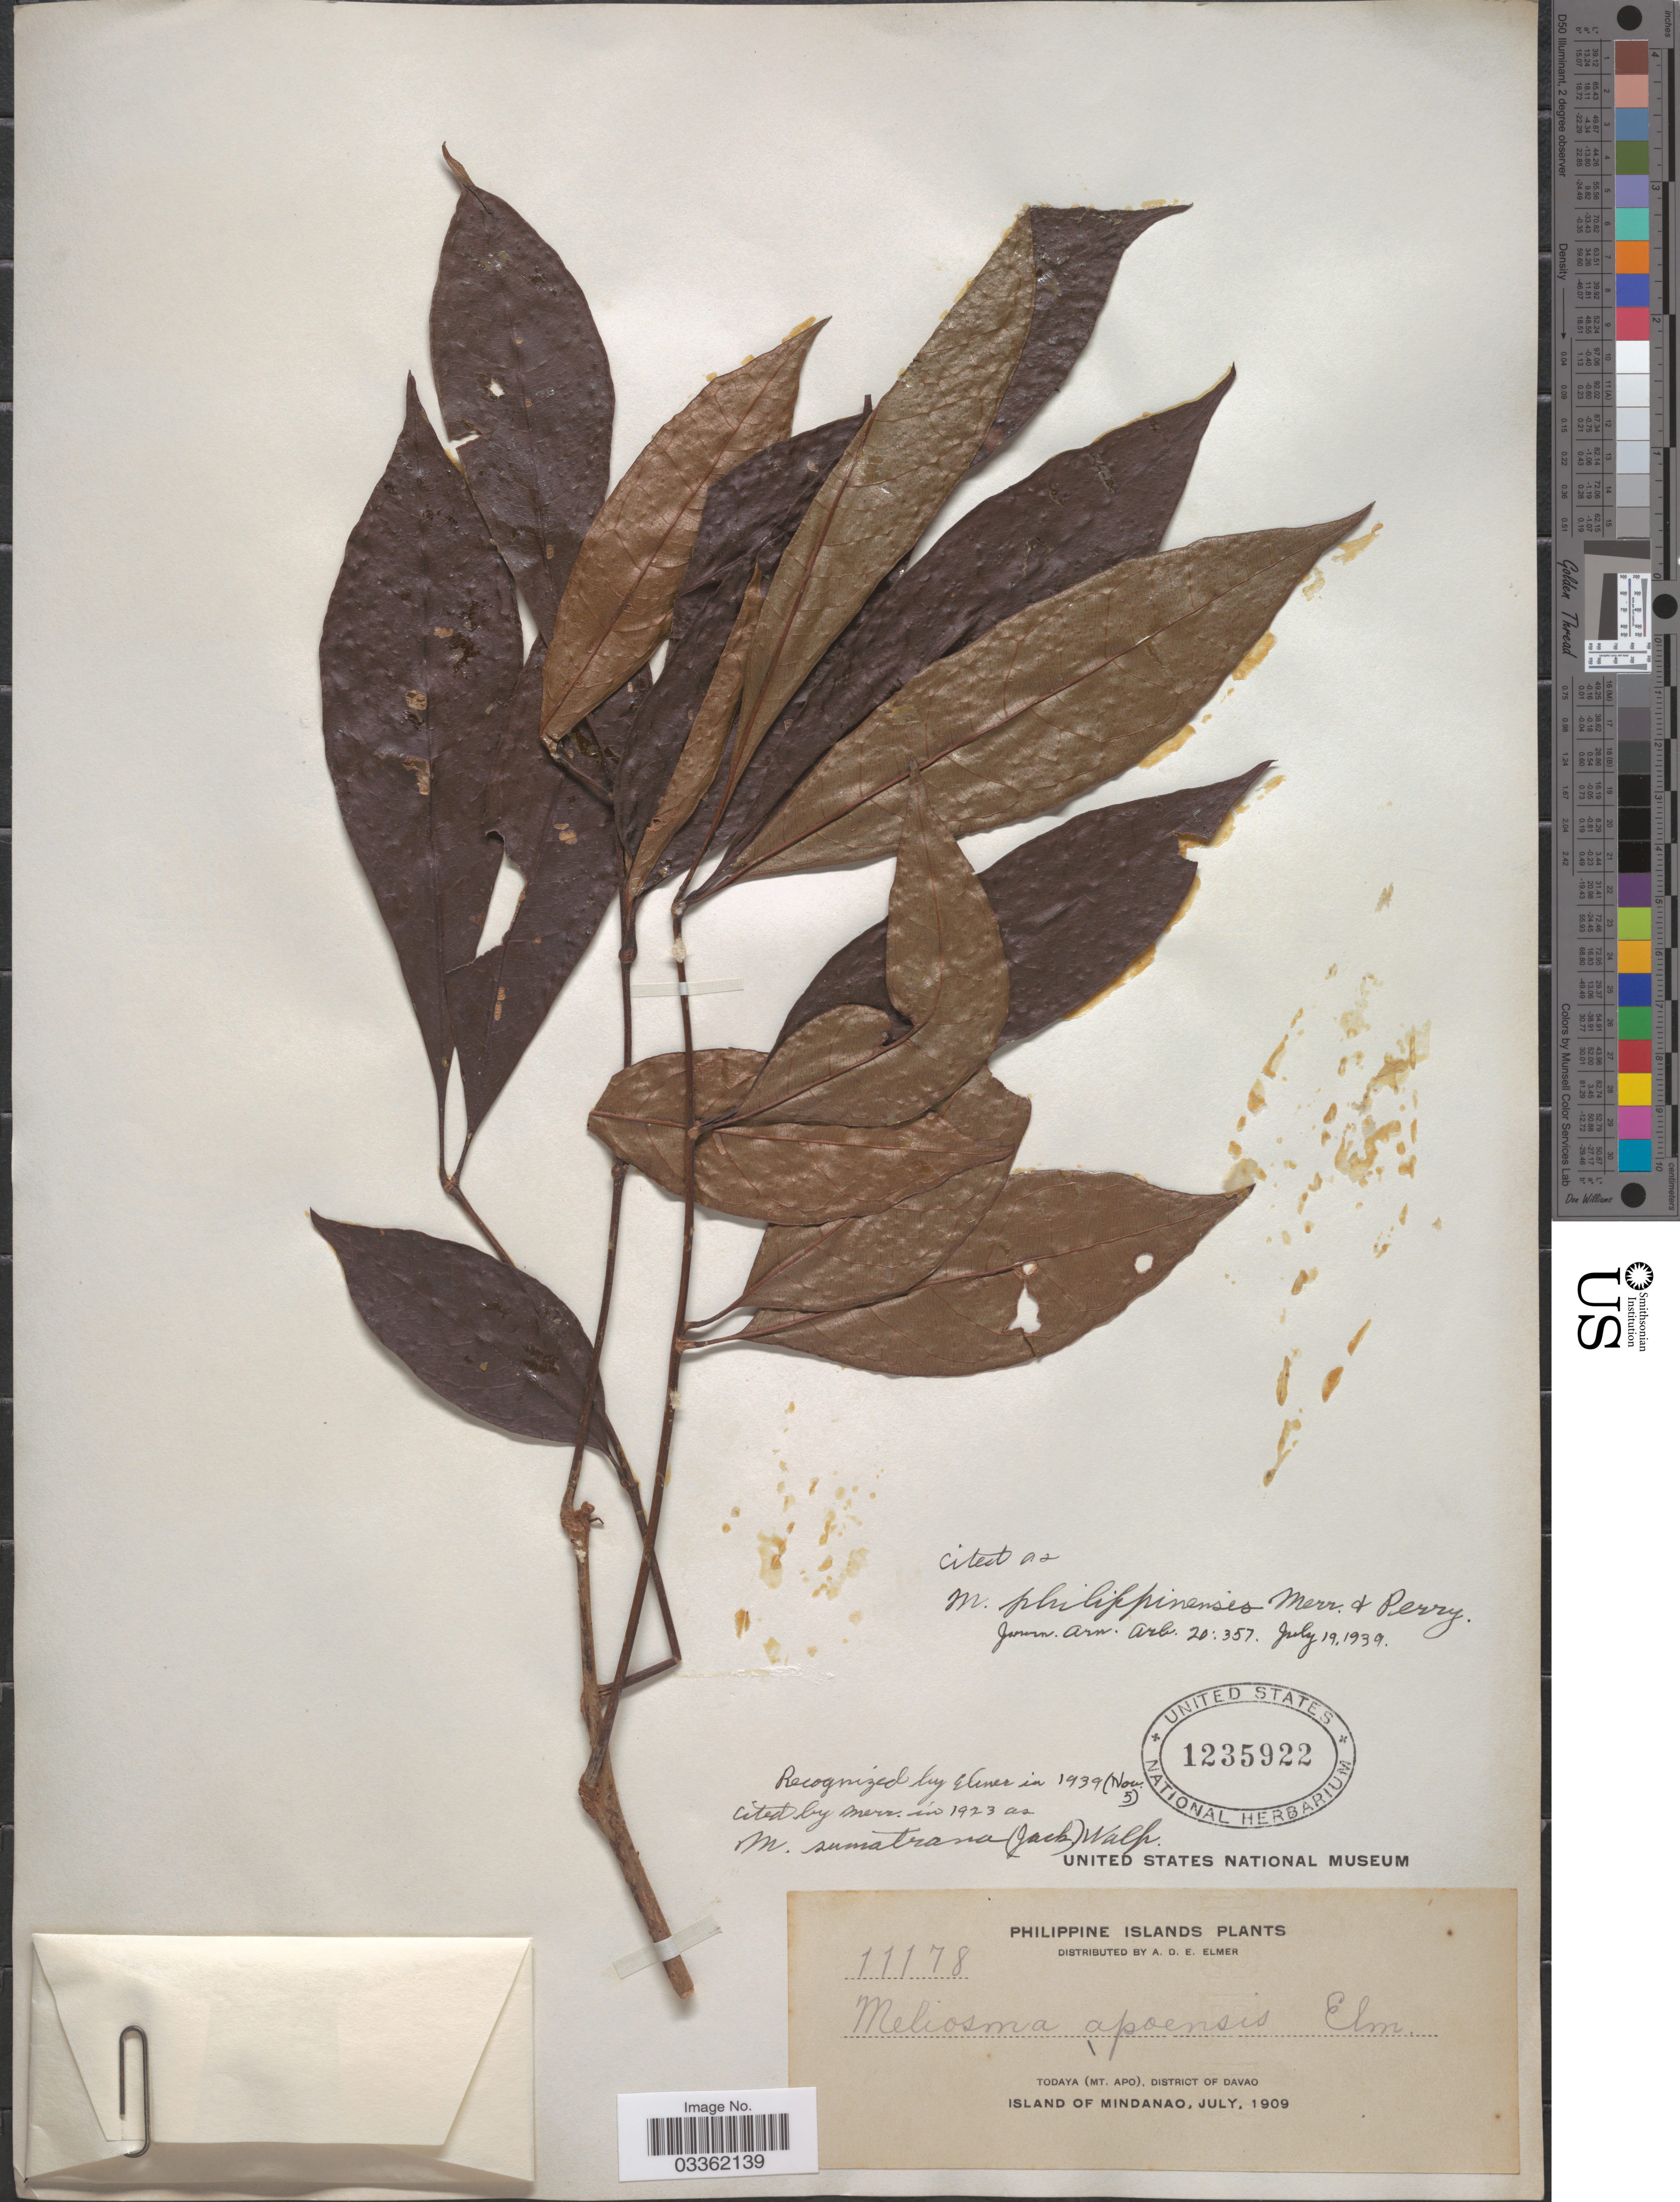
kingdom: Plantae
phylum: Tracheophyta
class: Magnoliopsida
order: Proteales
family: Sabiaceae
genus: Meliosma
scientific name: Meliosma philippinensis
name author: Merr. & L.M. Perry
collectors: A. D. E. Elmer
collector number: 11178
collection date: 1909-07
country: Philippines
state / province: Davao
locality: Todaya (Mt. Apo), District of Davao. Island of Mindanao.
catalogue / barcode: US 1235922